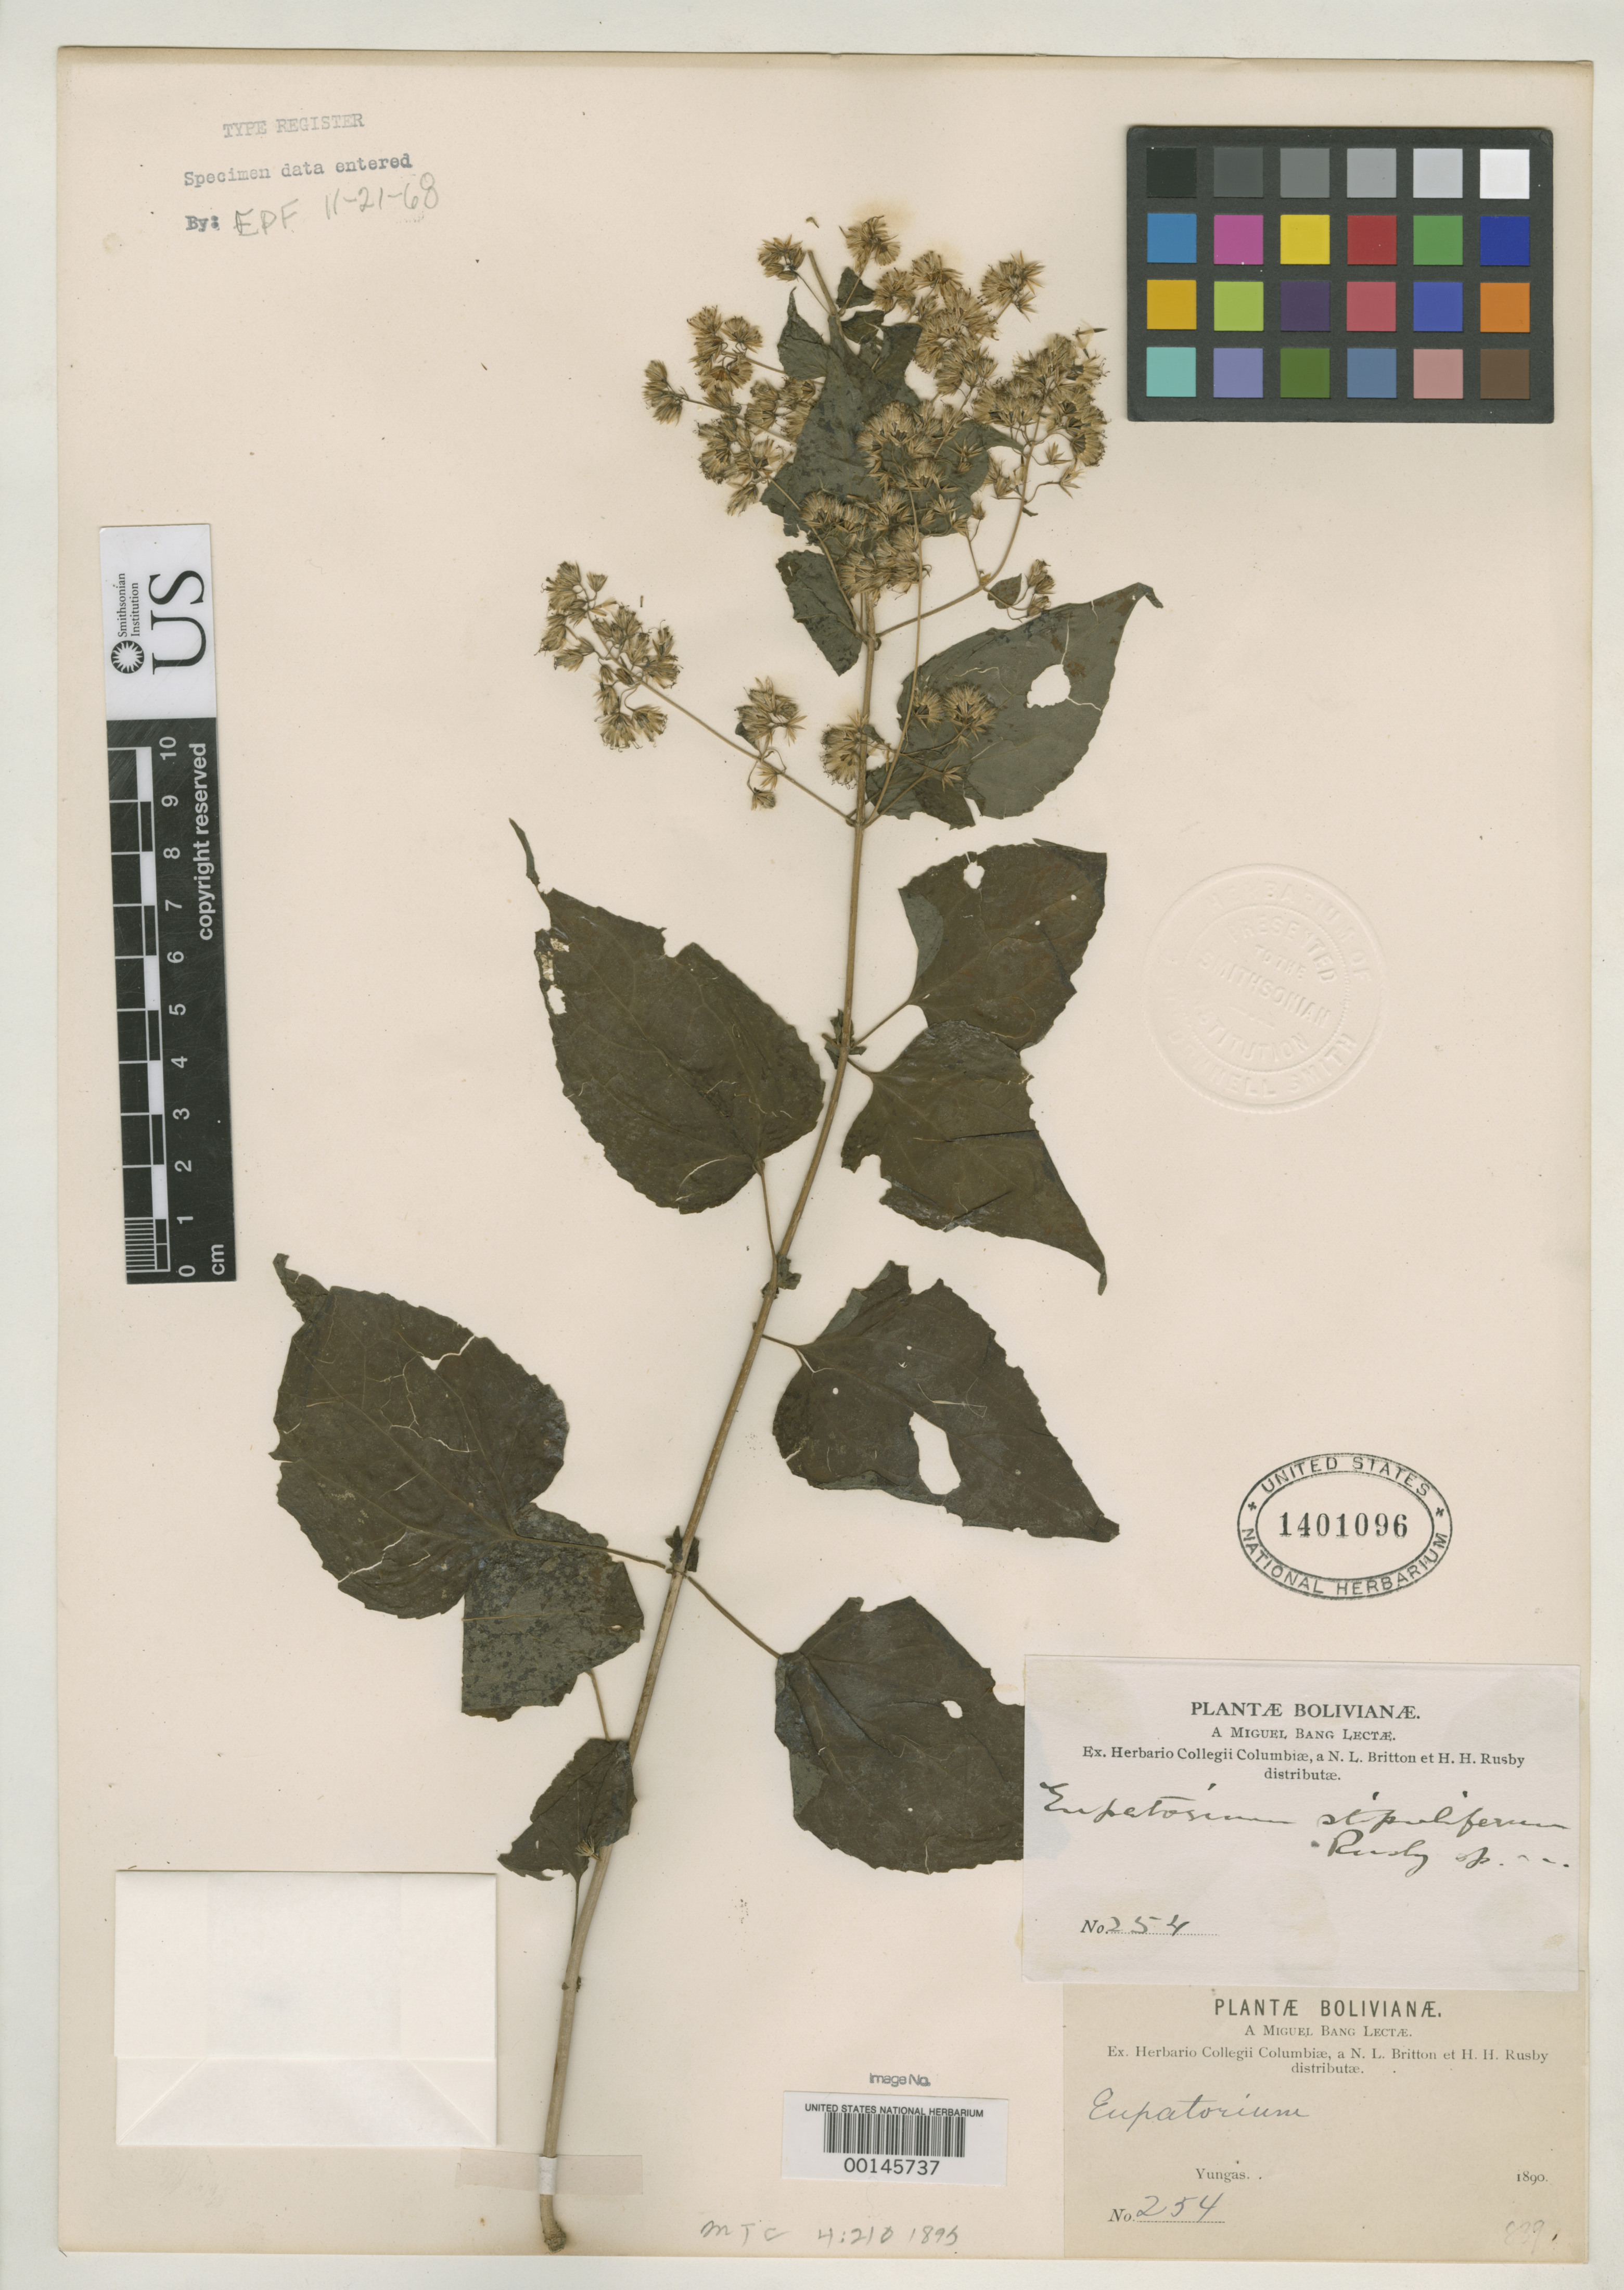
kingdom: Plantae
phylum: Tracheophyta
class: Magnoliopsida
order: Asterales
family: Asteraceae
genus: Eupatorium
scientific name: Eupatorium stipuliferum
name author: Rusby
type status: Type Collection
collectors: M. Bang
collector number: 254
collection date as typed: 1890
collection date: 1890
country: Bolivia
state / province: La Paz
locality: Yungas.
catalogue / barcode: US 1401096